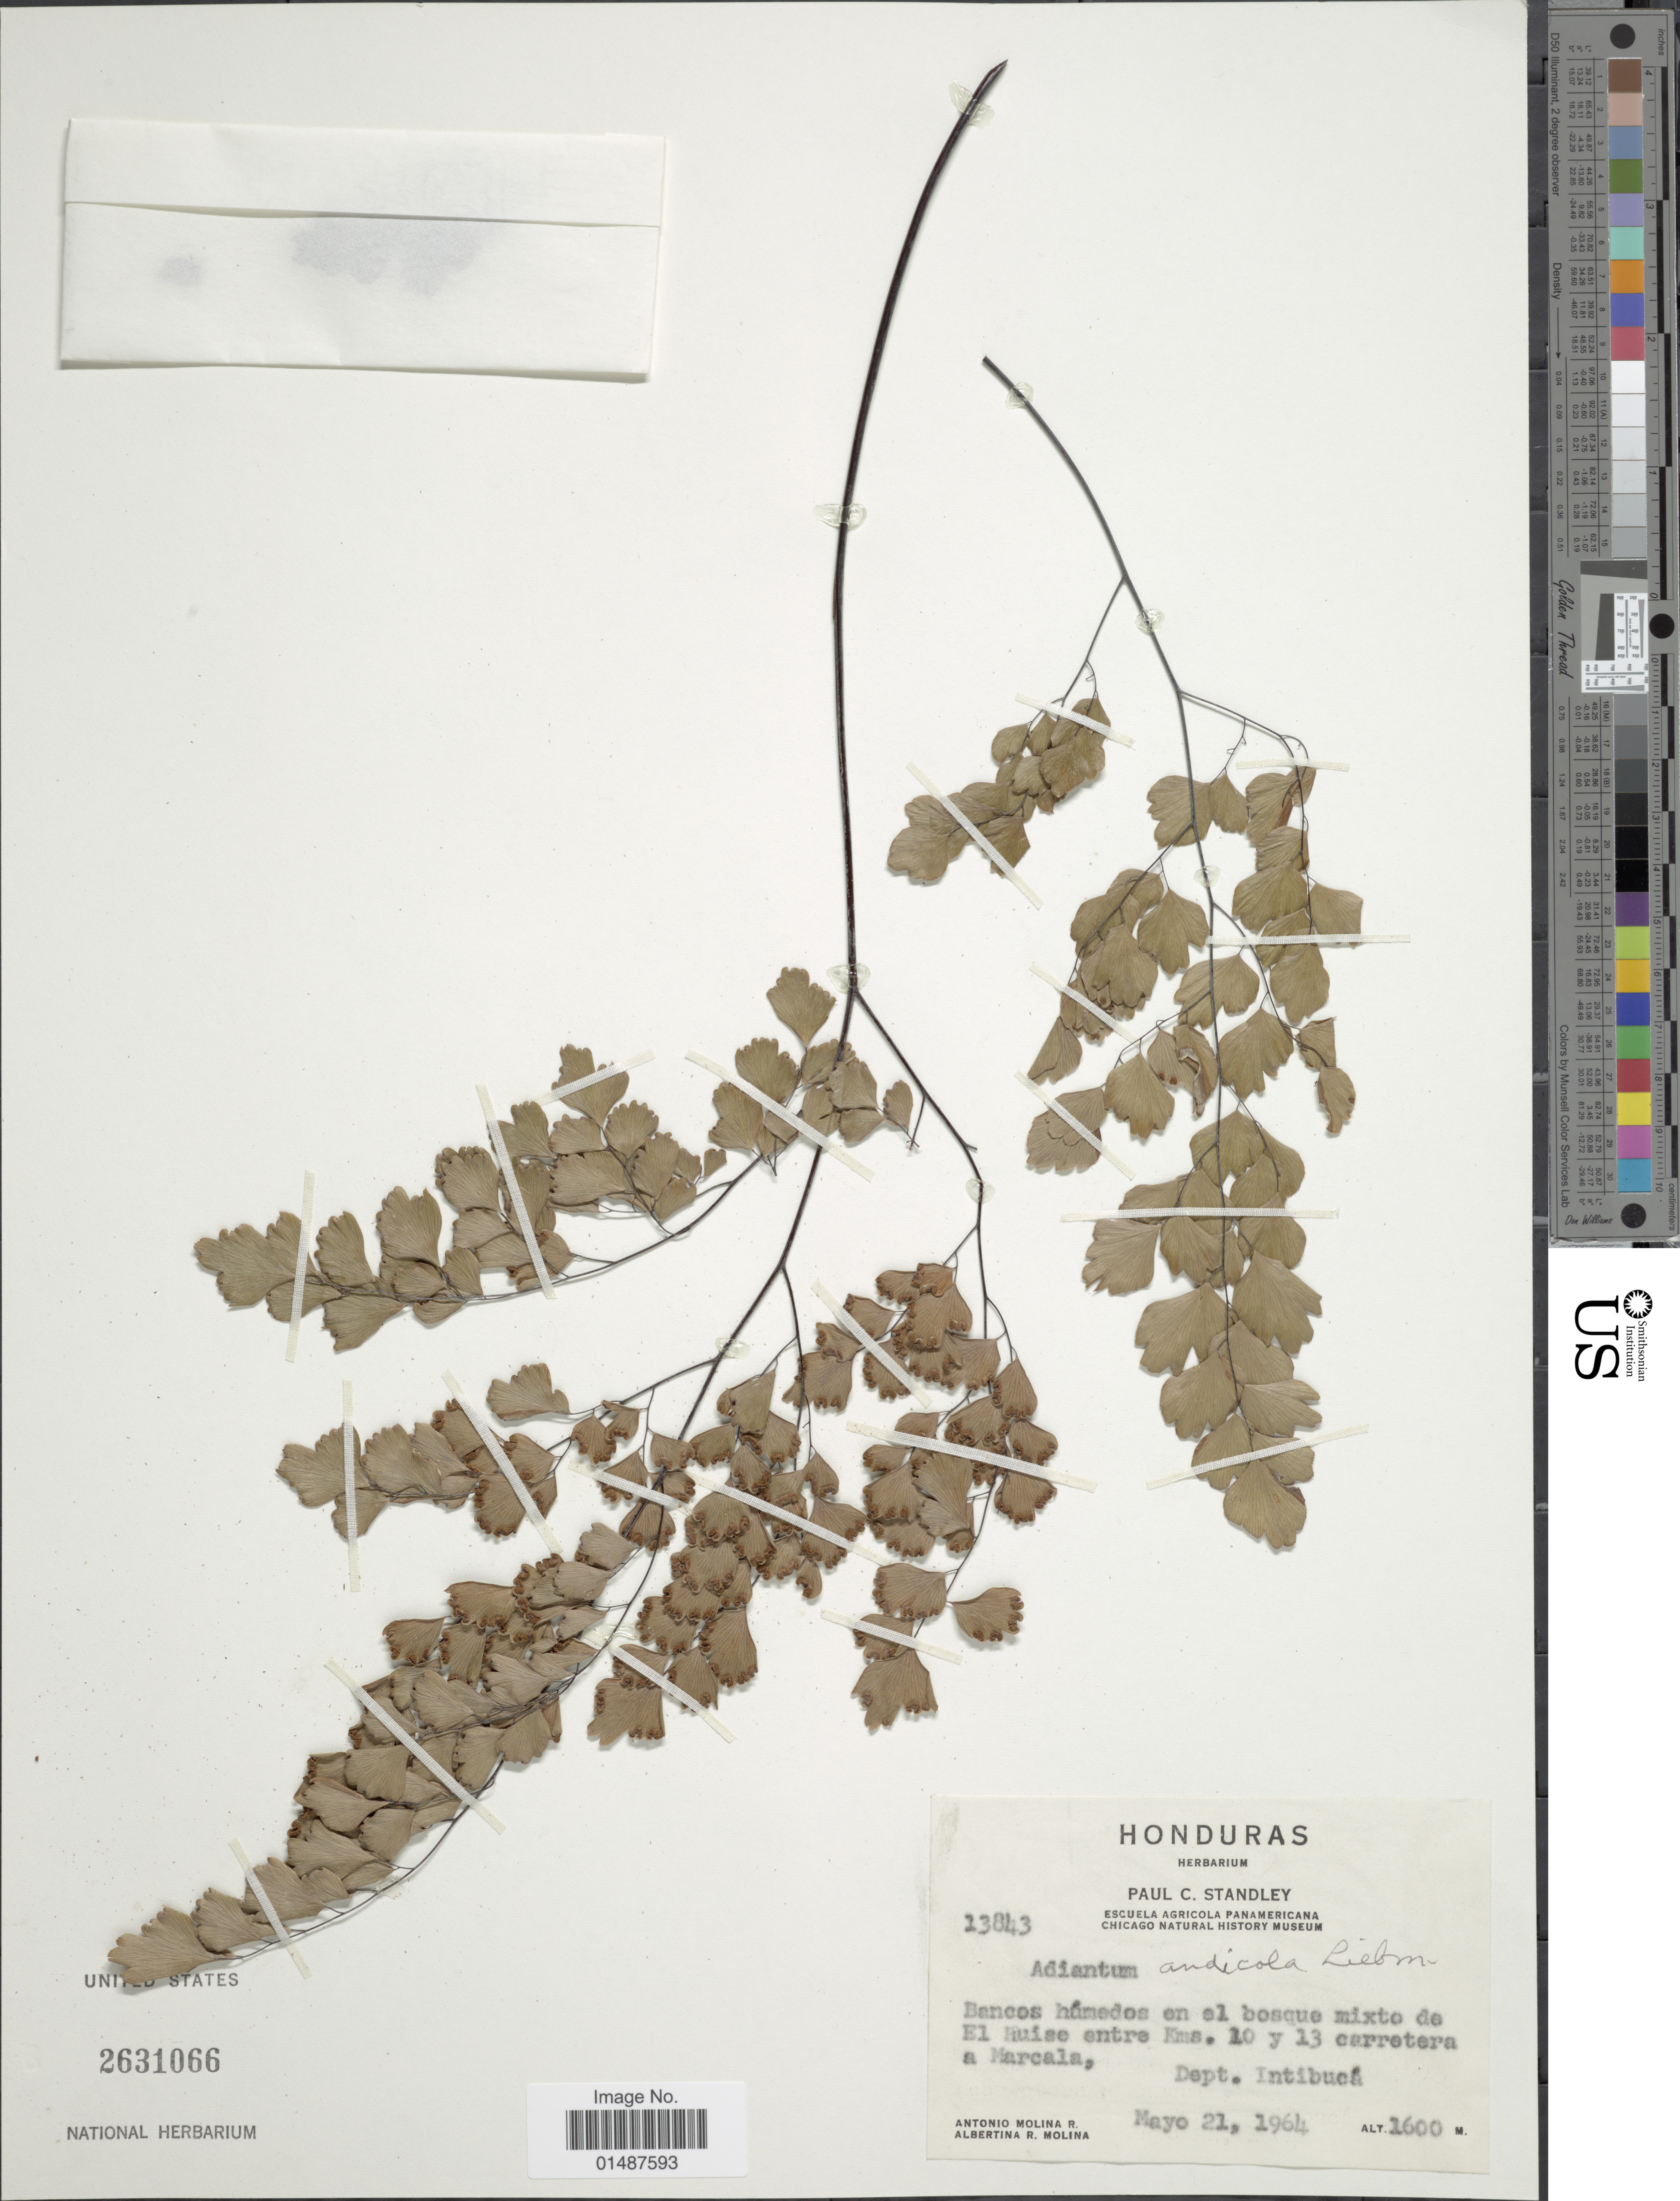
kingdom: Plantae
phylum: Tracheophyta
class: Polypodiopsida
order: Polypodiales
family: Pteridaceae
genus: Adiantum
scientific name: Adiantum andicola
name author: Liebm.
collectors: A. Molina R. & A. R. Molina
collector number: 13843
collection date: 1964-05-21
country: Honduras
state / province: Intibuca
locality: El Huise entre Kms. 10 y 13 carretera a Marcala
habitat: Bancos humedos en el bosque mixto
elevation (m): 1600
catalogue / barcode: US 2631066